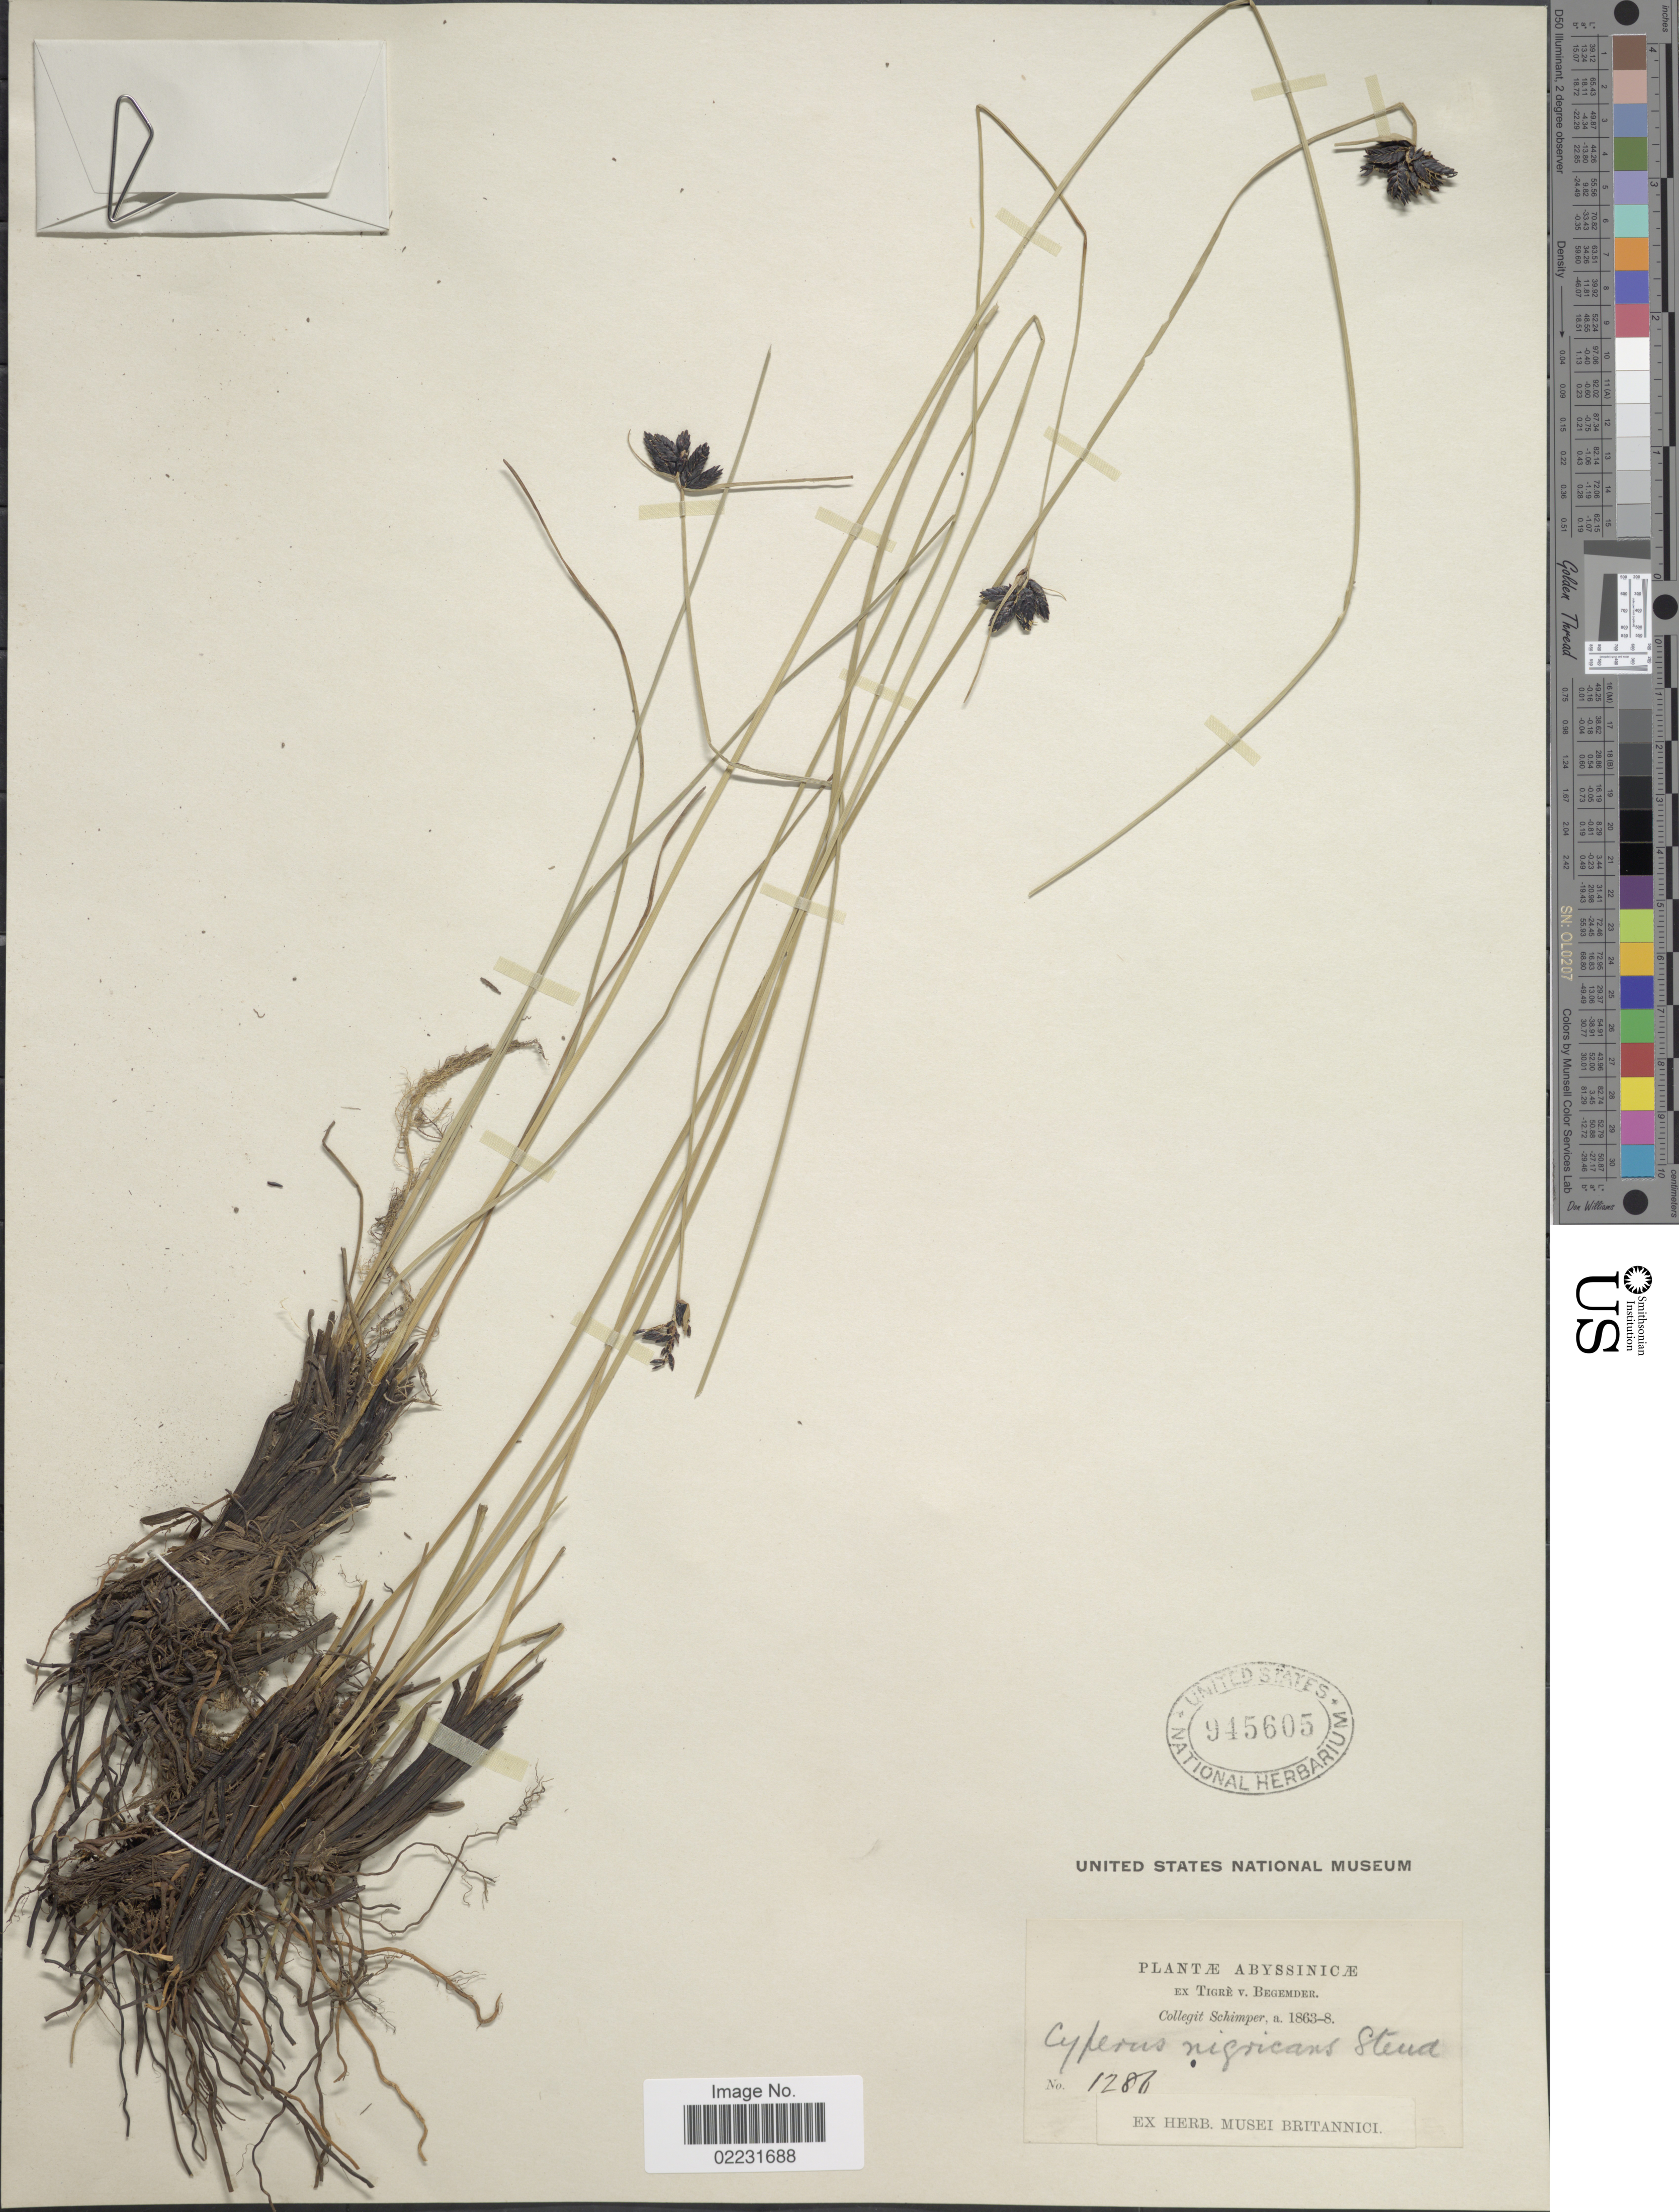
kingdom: Plantae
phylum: Tracheophyta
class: Liliopsida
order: Poales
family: Cyperaceae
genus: Cyperus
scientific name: Cyperus nigricans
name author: Steud.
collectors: -. Schimper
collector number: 1286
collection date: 1863/1868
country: Eritrea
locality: Abyssinicae, Tigre v. Begemder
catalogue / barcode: US 945605